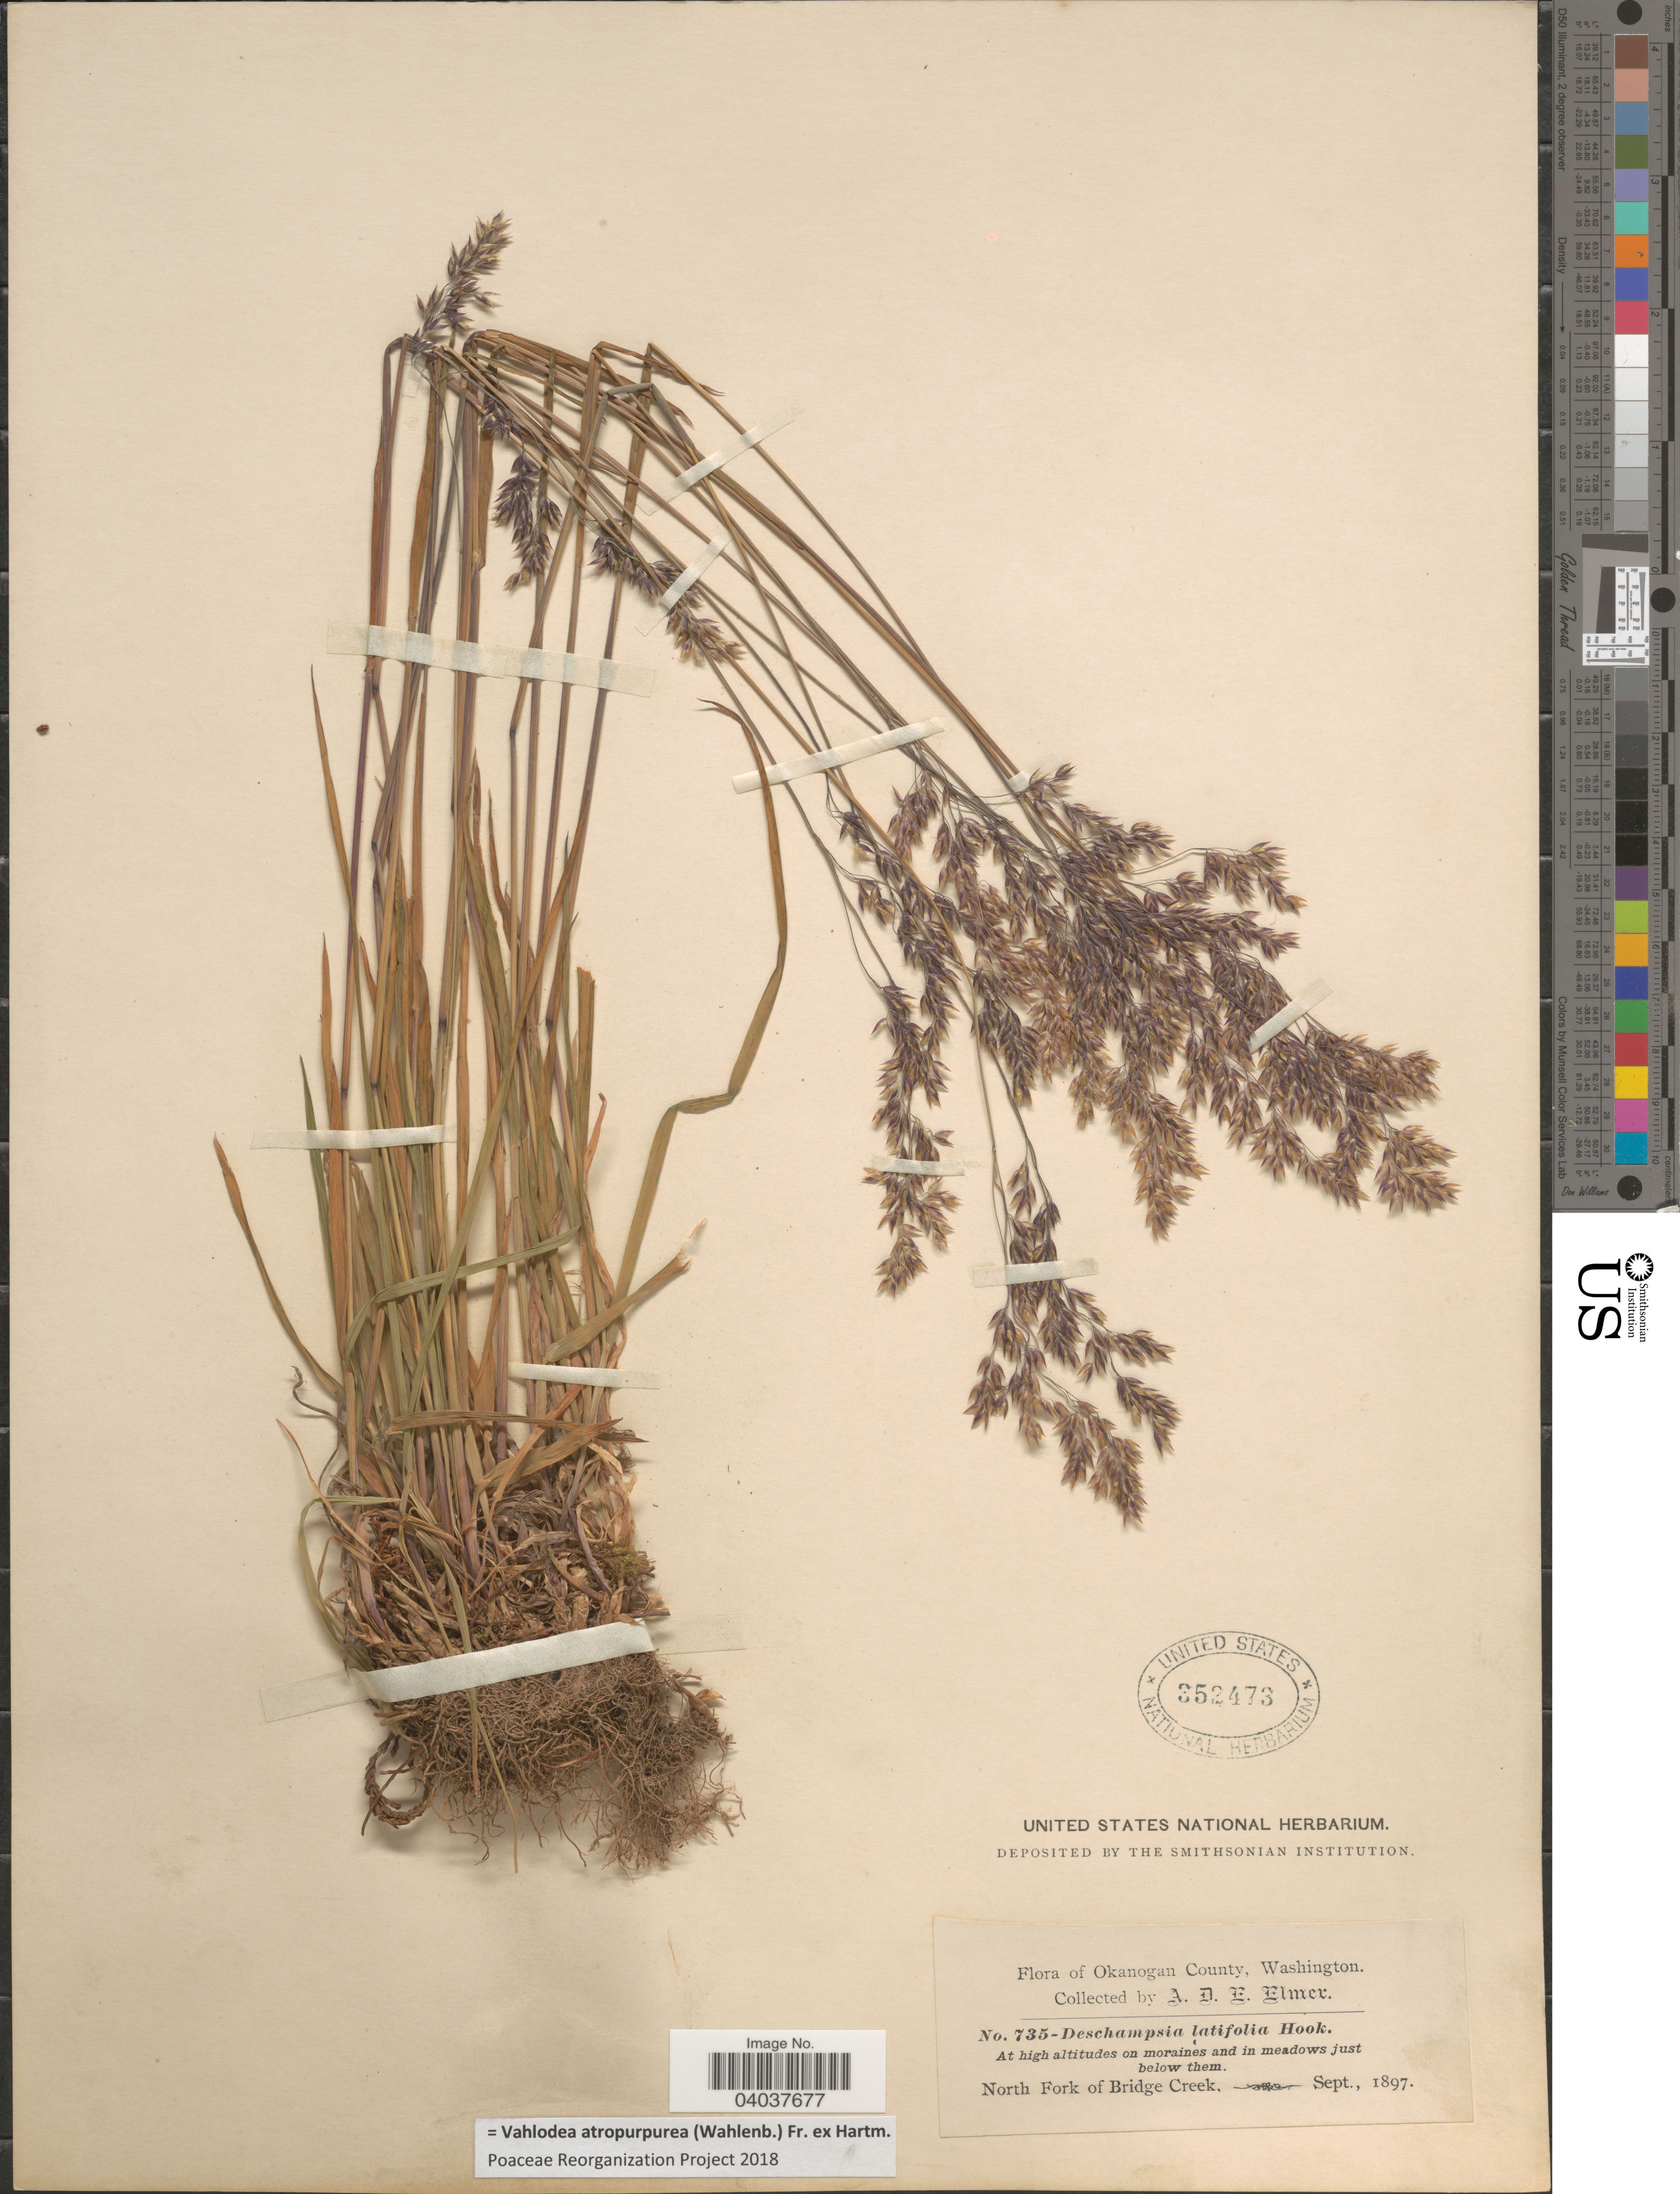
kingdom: Plantae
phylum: Tracheophyta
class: Liliopsida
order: Poales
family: Poaceae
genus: Vahlodea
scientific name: Vahlodea atropurpurea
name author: (Wahlenb.) Fr. ex Hartm.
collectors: A. D. E. Elmer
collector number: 735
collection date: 1897-09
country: United States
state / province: Washington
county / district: Okanogan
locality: Okanogan County. North Fork of Bridge Creek.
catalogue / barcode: US 352473